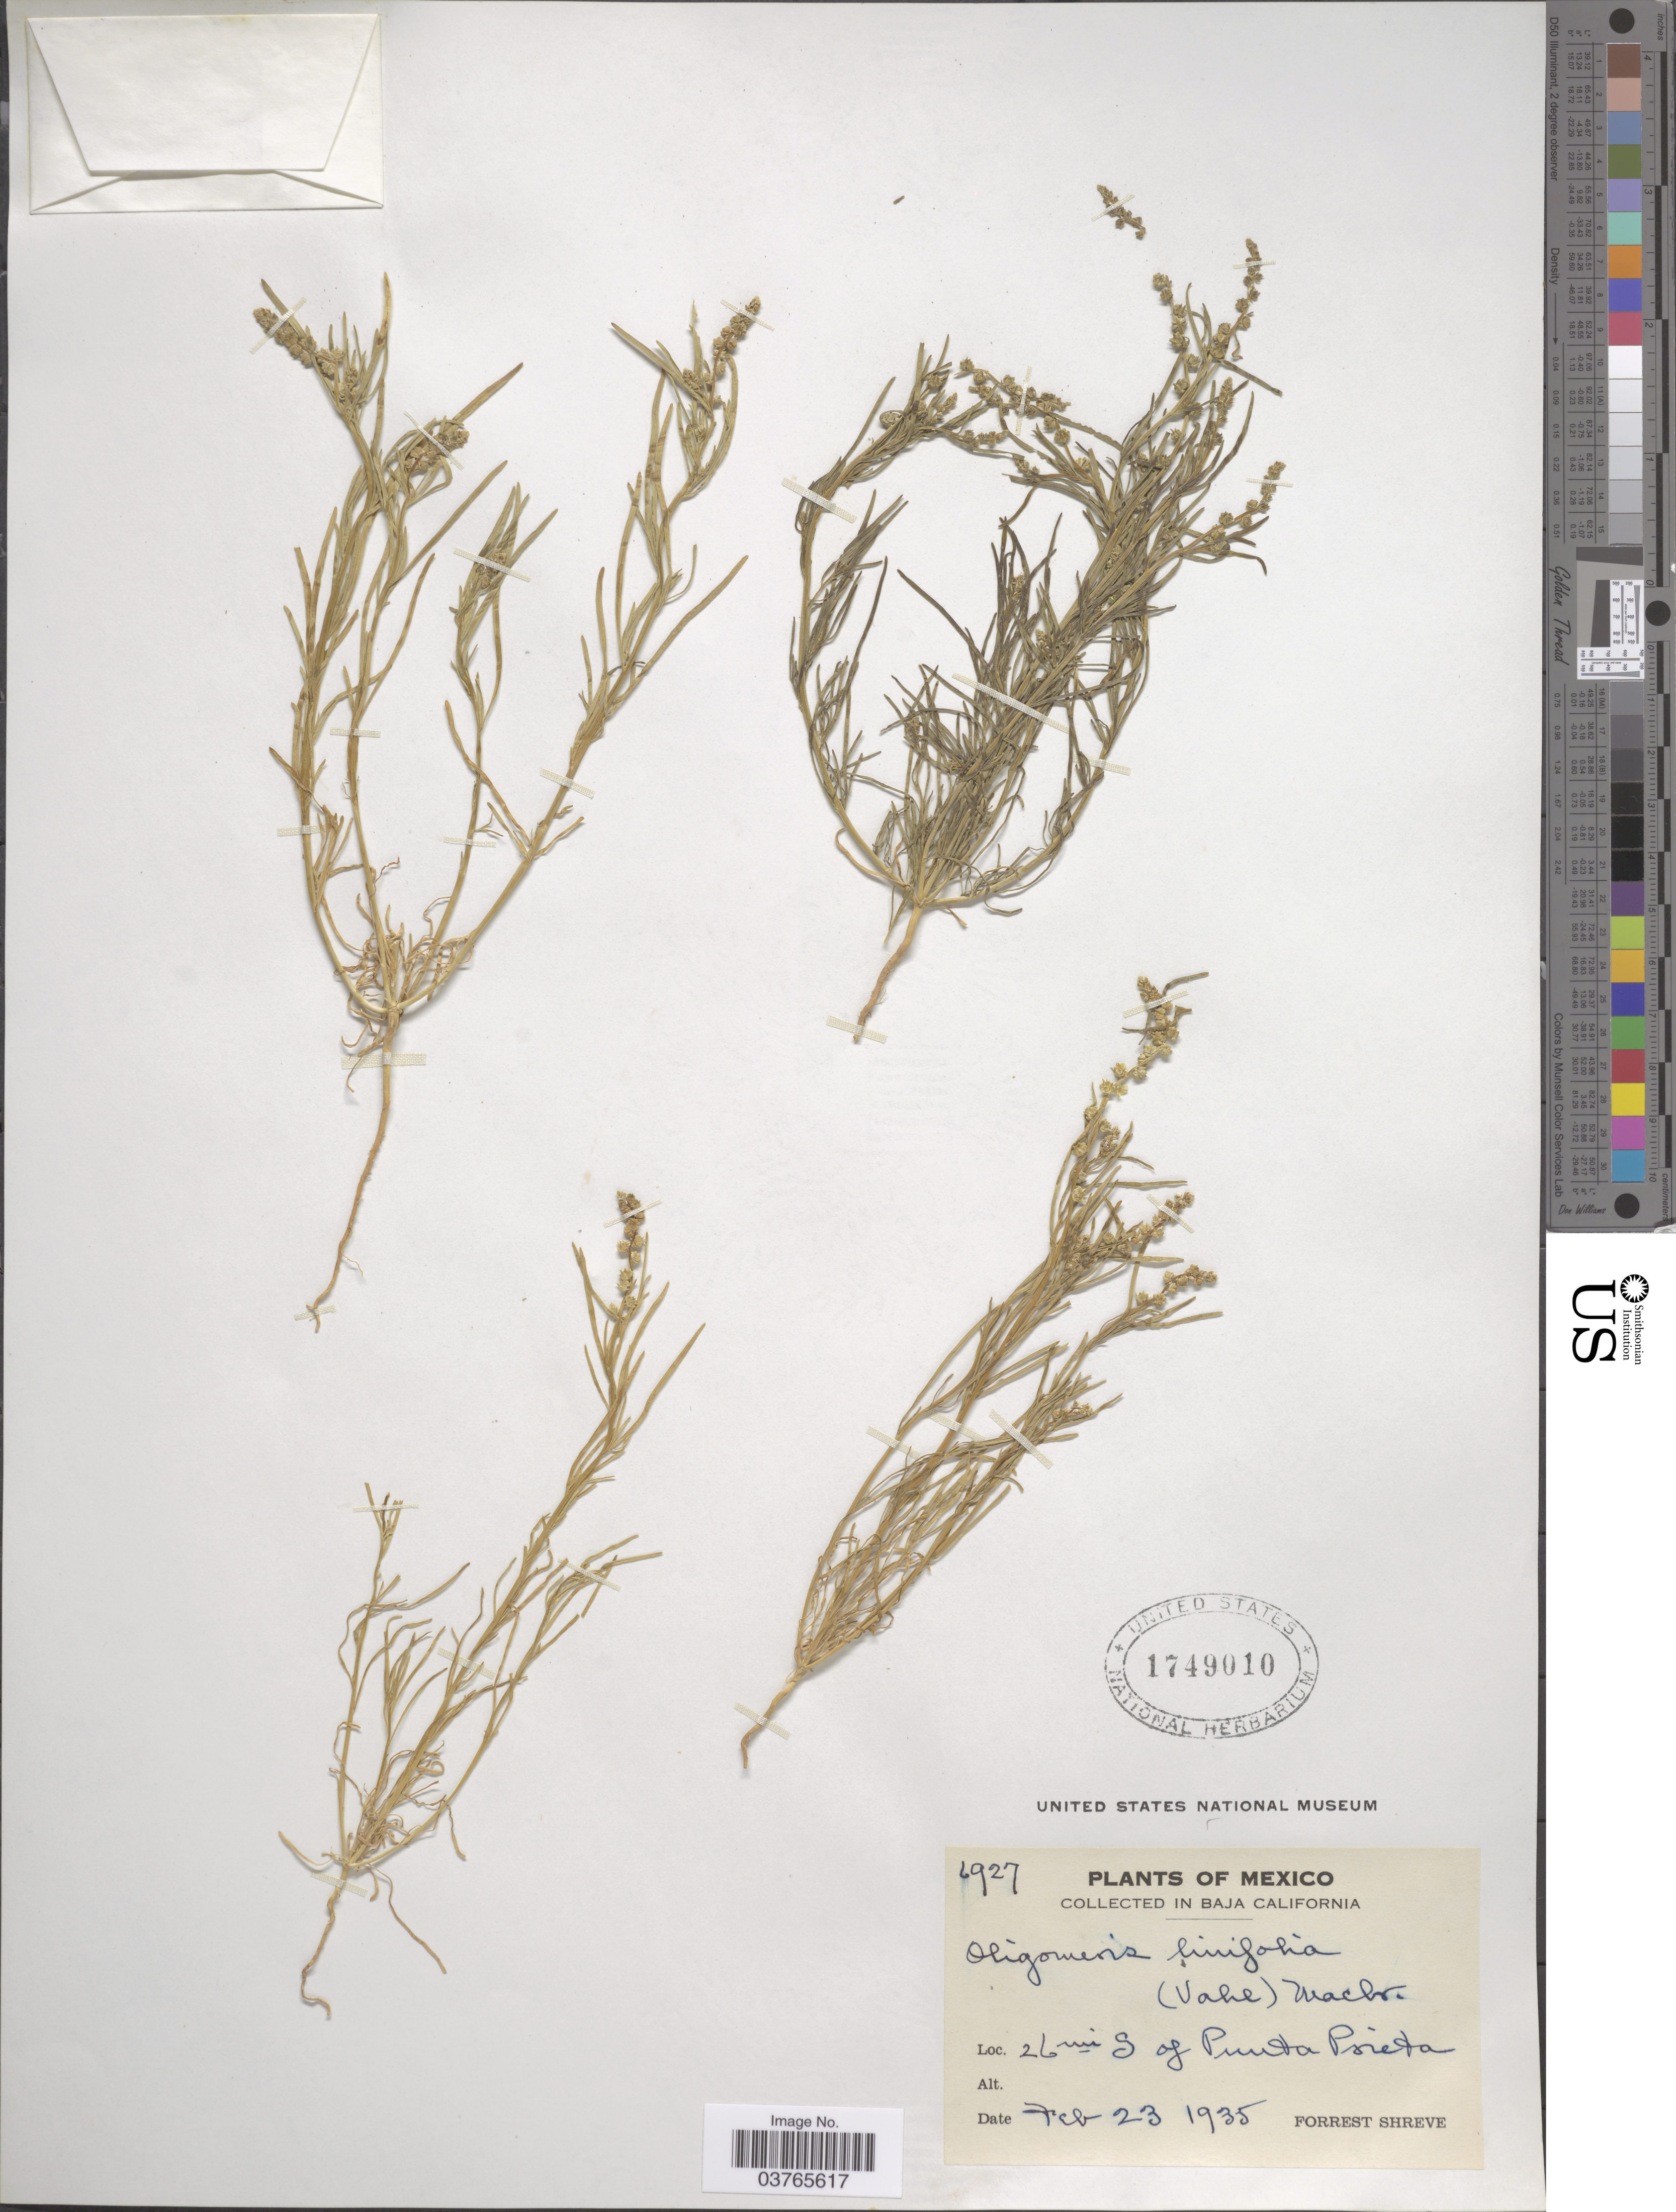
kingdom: Plantae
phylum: Tracheophyta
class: Magnoliopsida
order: Brassicales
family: Resedaceae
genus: Oligomeris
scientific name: Oligomeris linifolia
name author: (Vahl) J.F. Macbr.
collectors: F. Shreve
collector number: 6927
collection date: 1935-02-23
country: Mexico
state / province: Baja California Norte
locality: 26 mi S of Punta Prieta.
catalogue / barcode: US 1749010